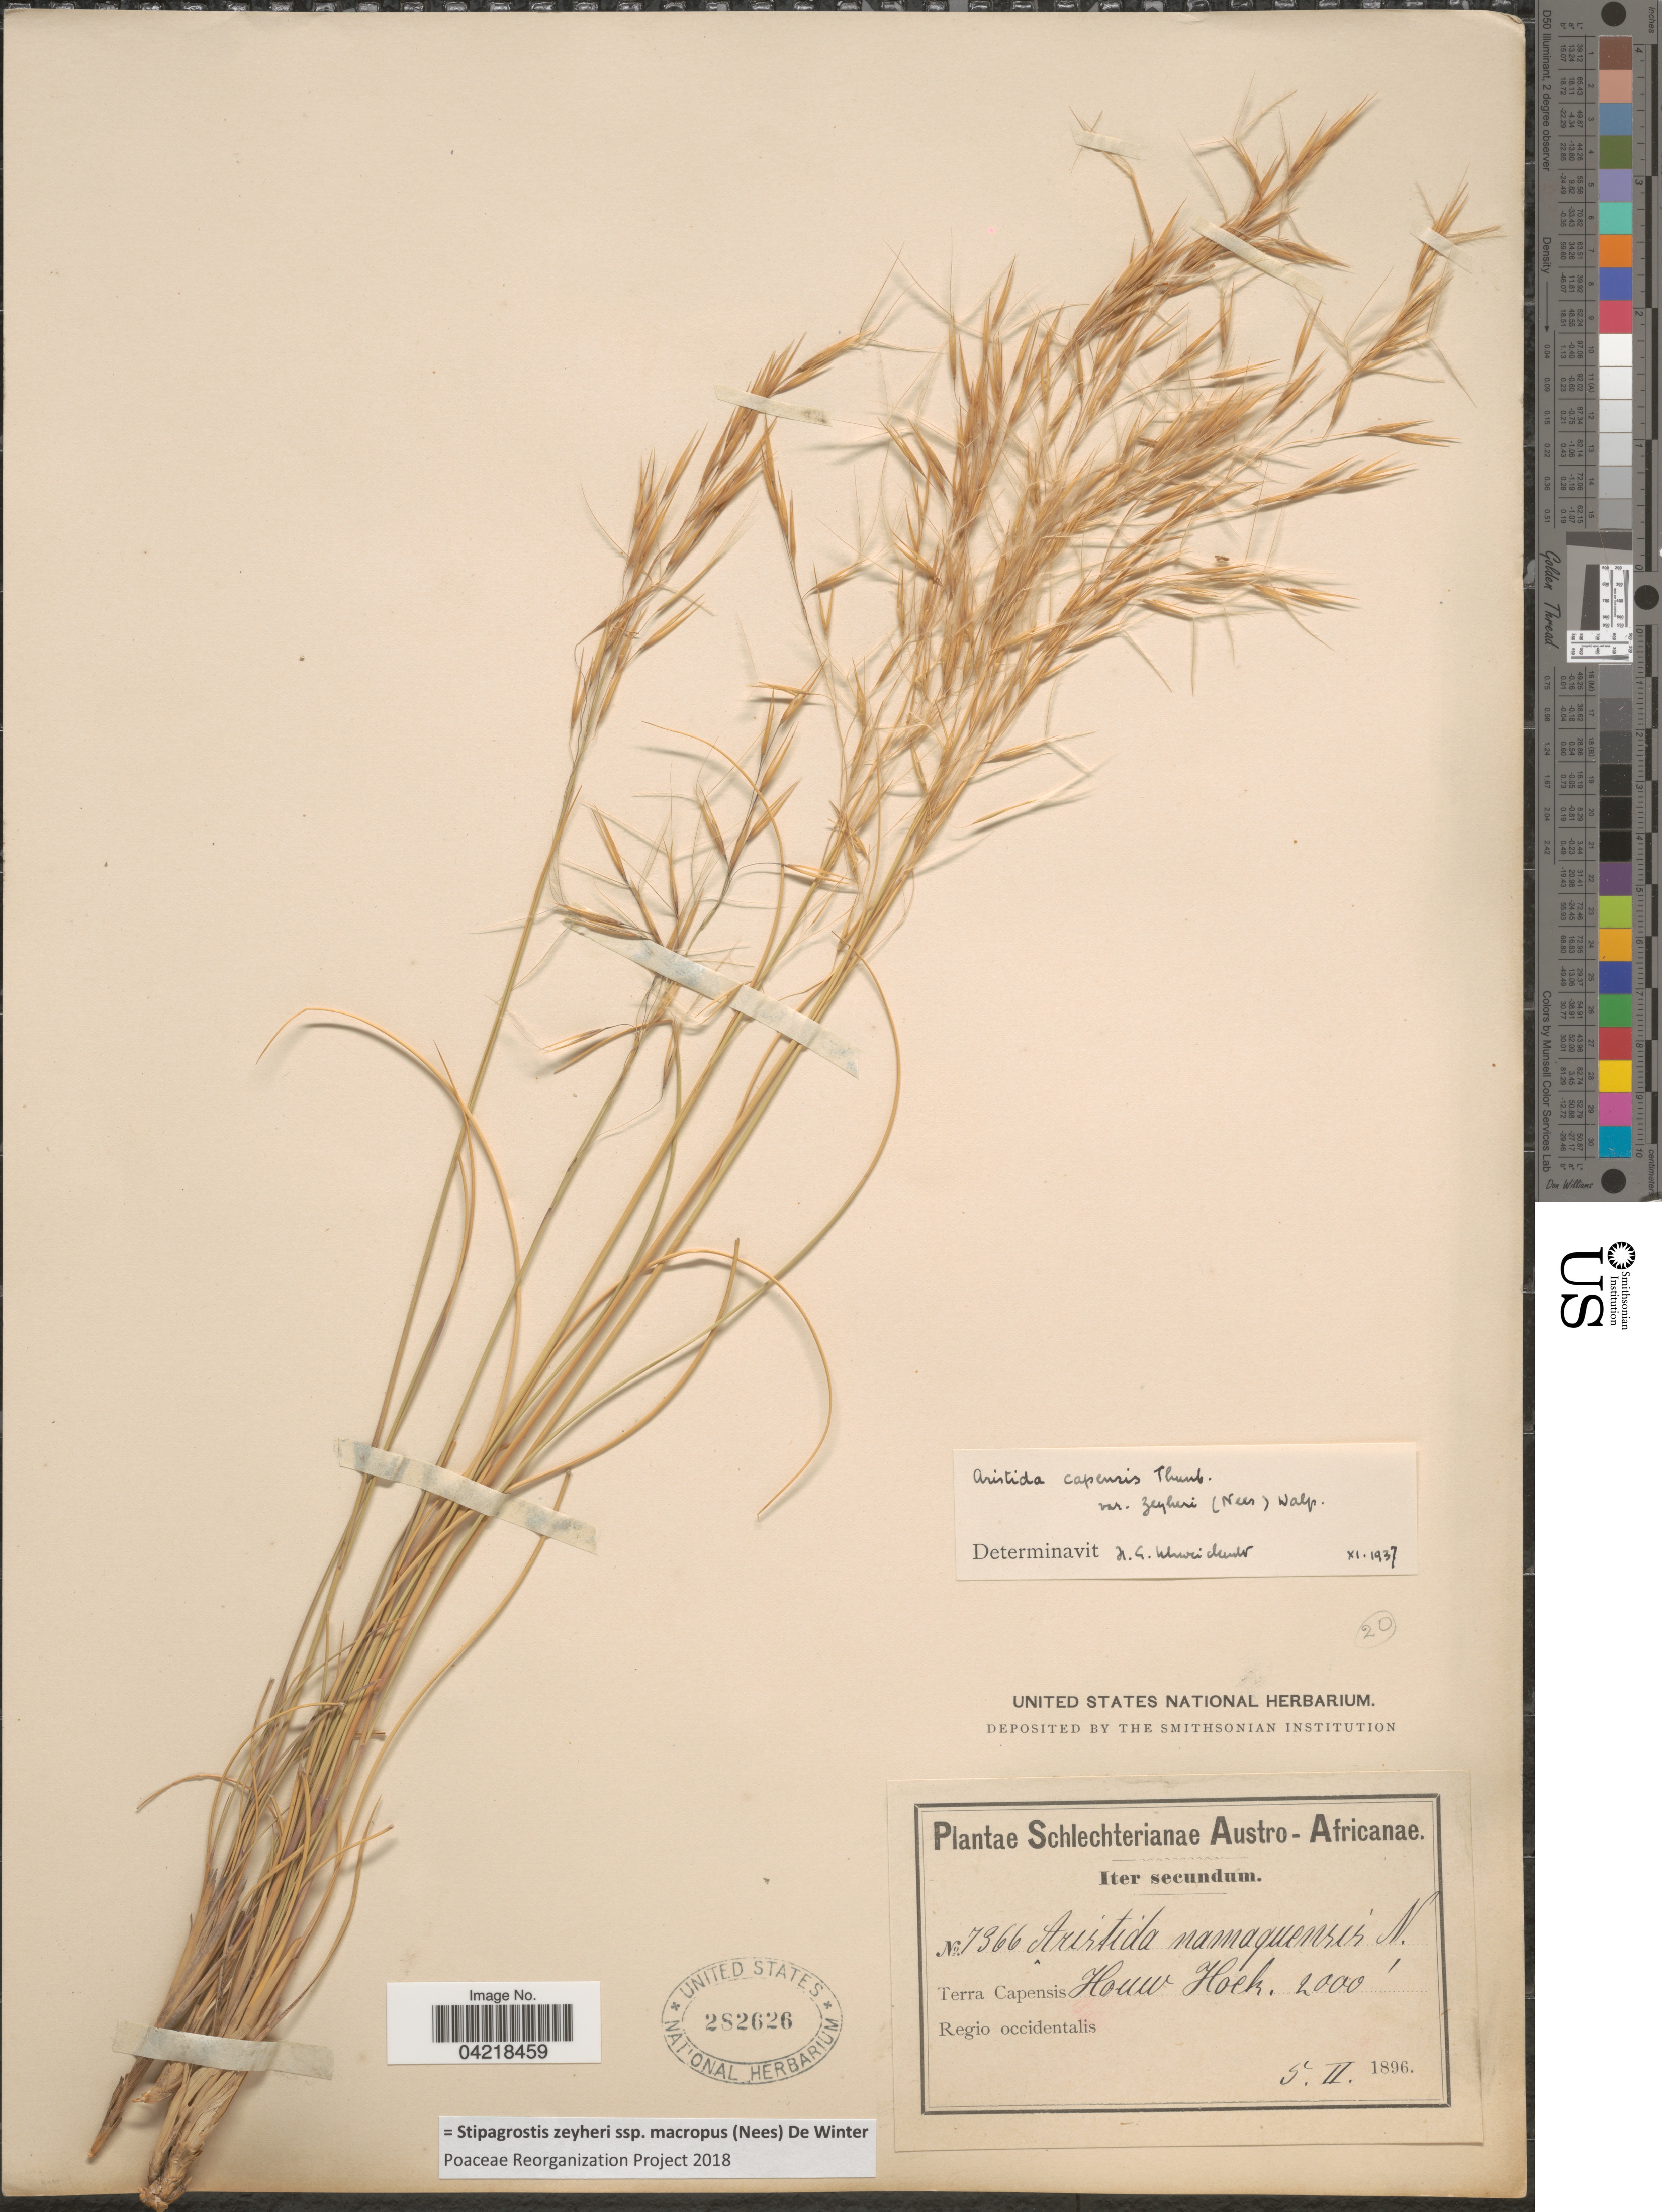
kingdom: Plantae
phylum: Tracheophyta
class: Liliopsida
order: Poales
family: Poaceae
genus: Stipagrostis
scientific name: Stipagrostis zeyheri subsp. macropus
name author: (Nees) De Winter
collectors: Schlechter, --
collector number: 7366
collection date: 1896-02-05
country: South Africa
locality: Austro-Africanae. Iter secundum. Terra Capensis Houw Hoek. Regio occidentalis.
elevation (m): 610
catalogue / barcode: US 282626